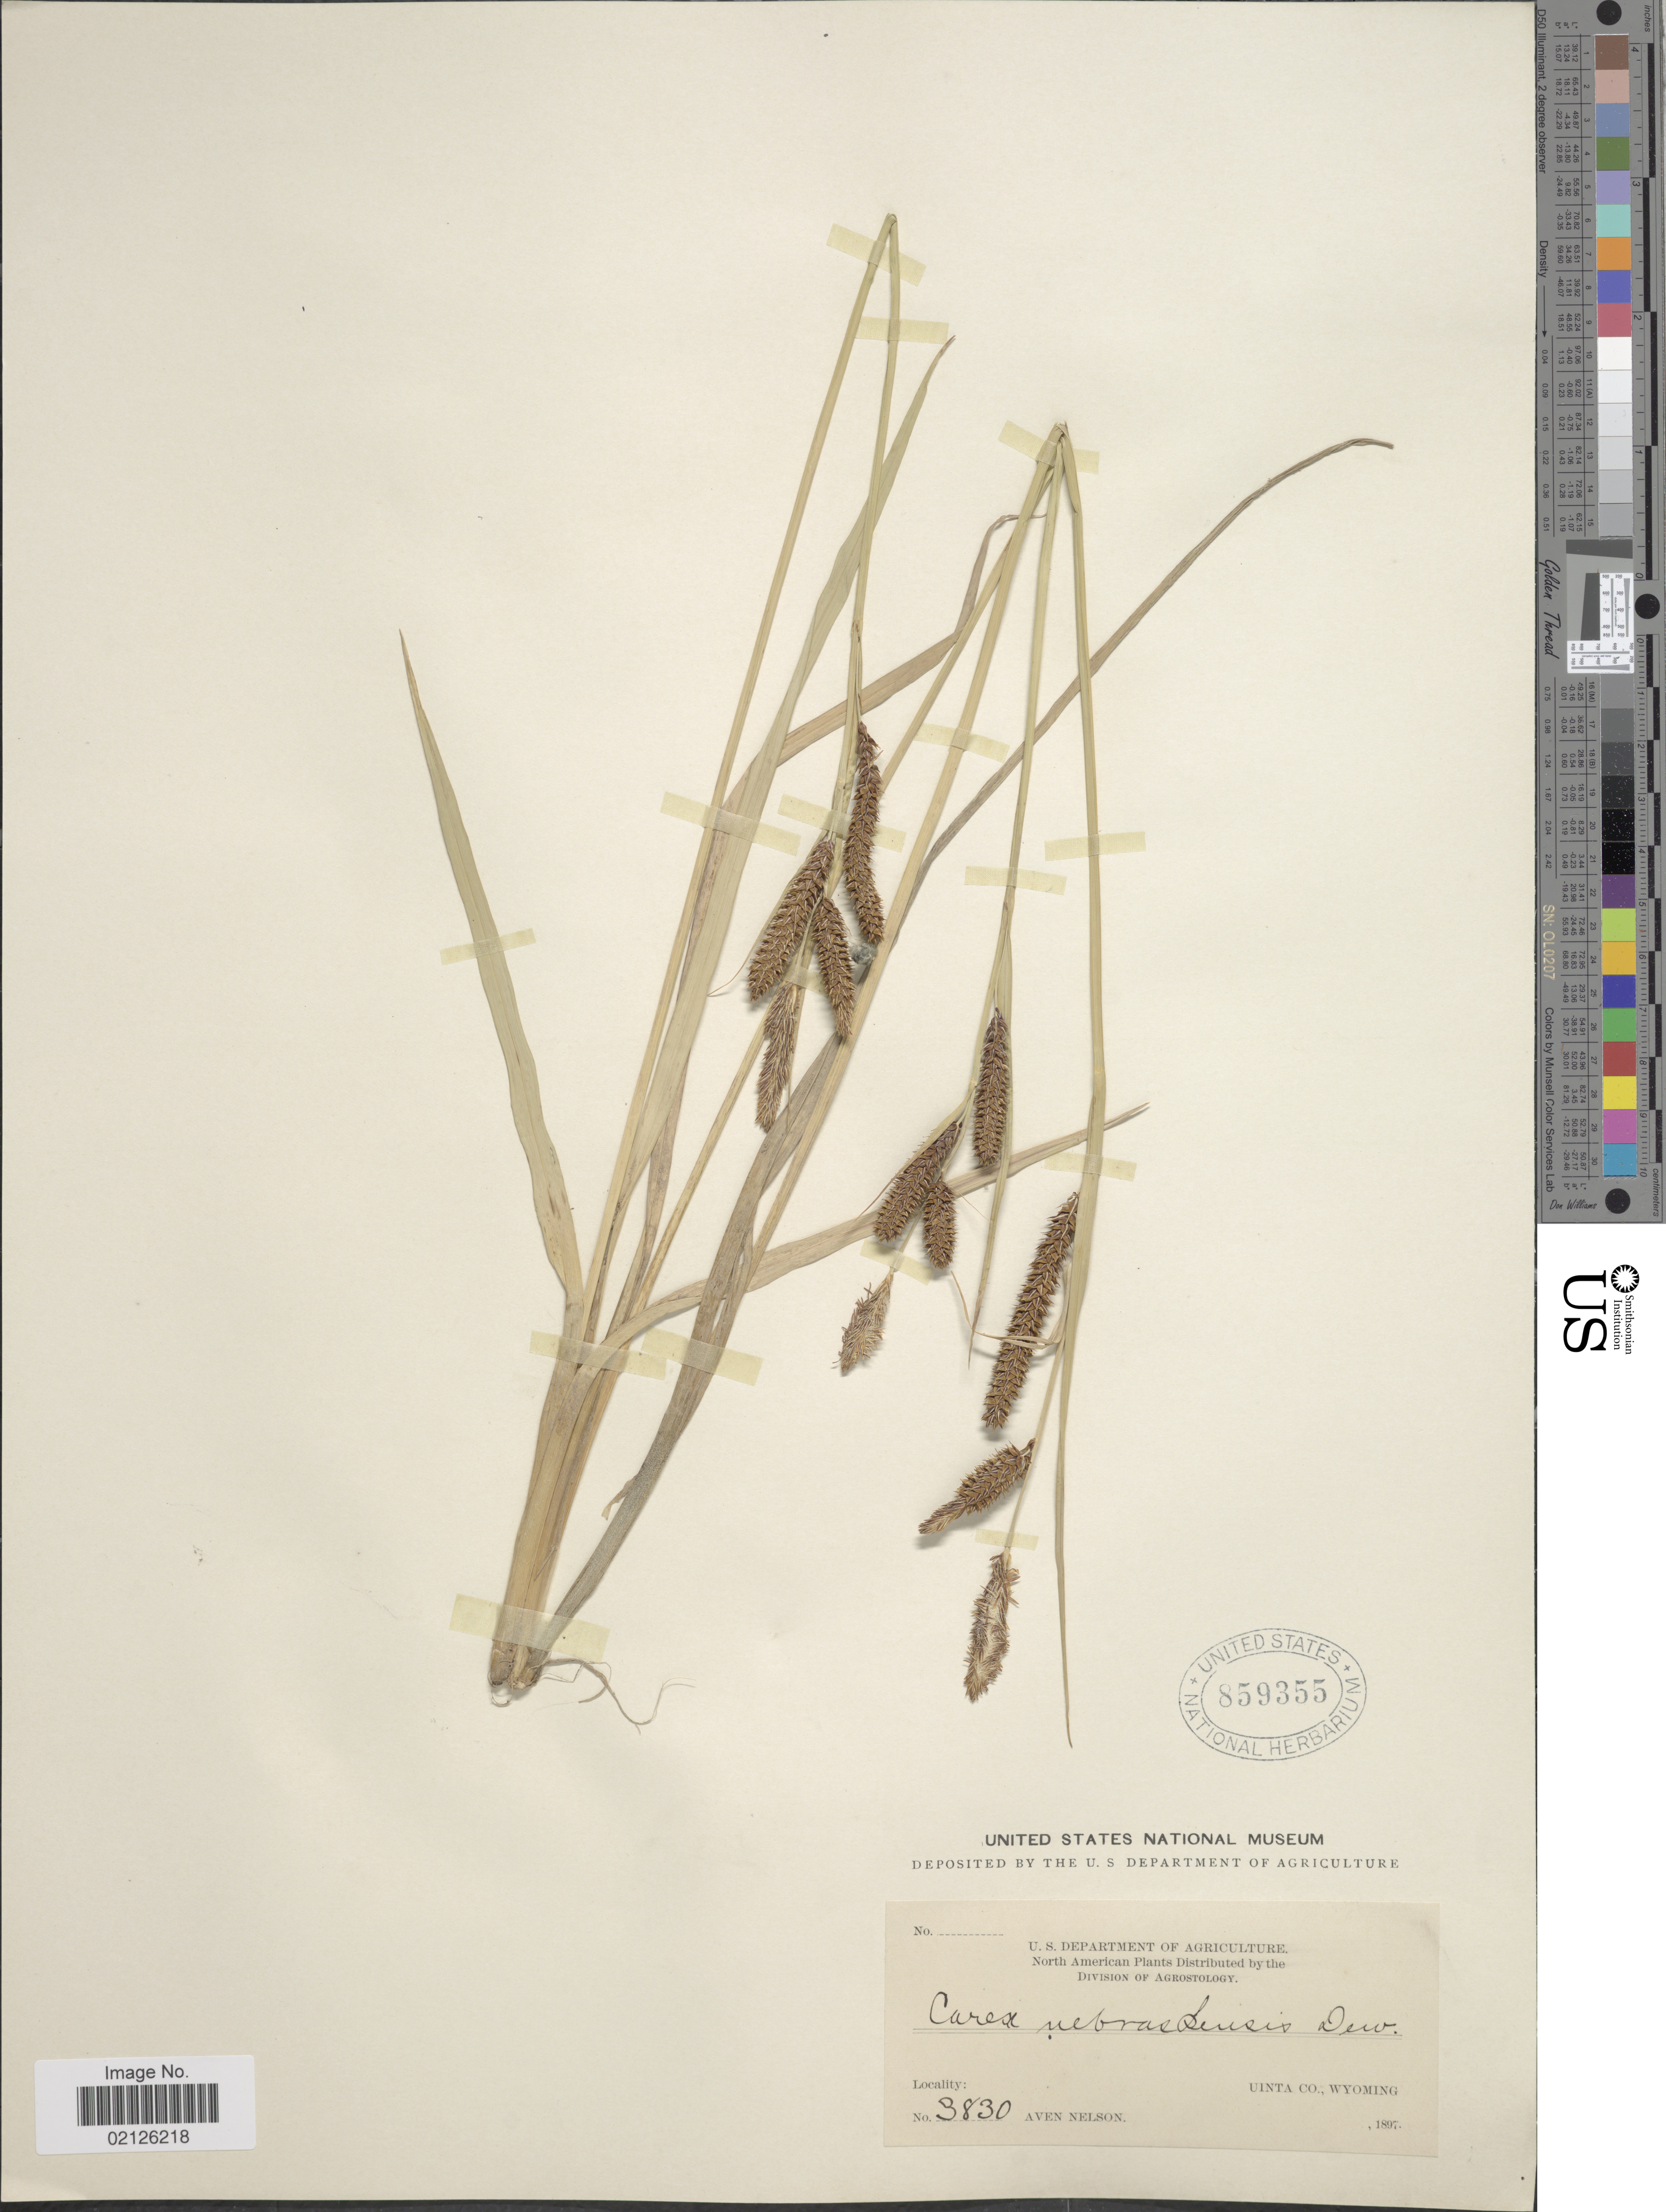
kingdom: Plantae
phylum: Tracheophyta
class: Liliopsida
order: Poales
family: Cyperaceae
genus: Carex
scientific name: Carex nebrascensis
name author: Dewey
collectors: A. Nelson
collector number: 3830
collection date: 1897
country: United States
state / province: Wyoming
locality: Uinta Co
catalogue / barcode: US 859355